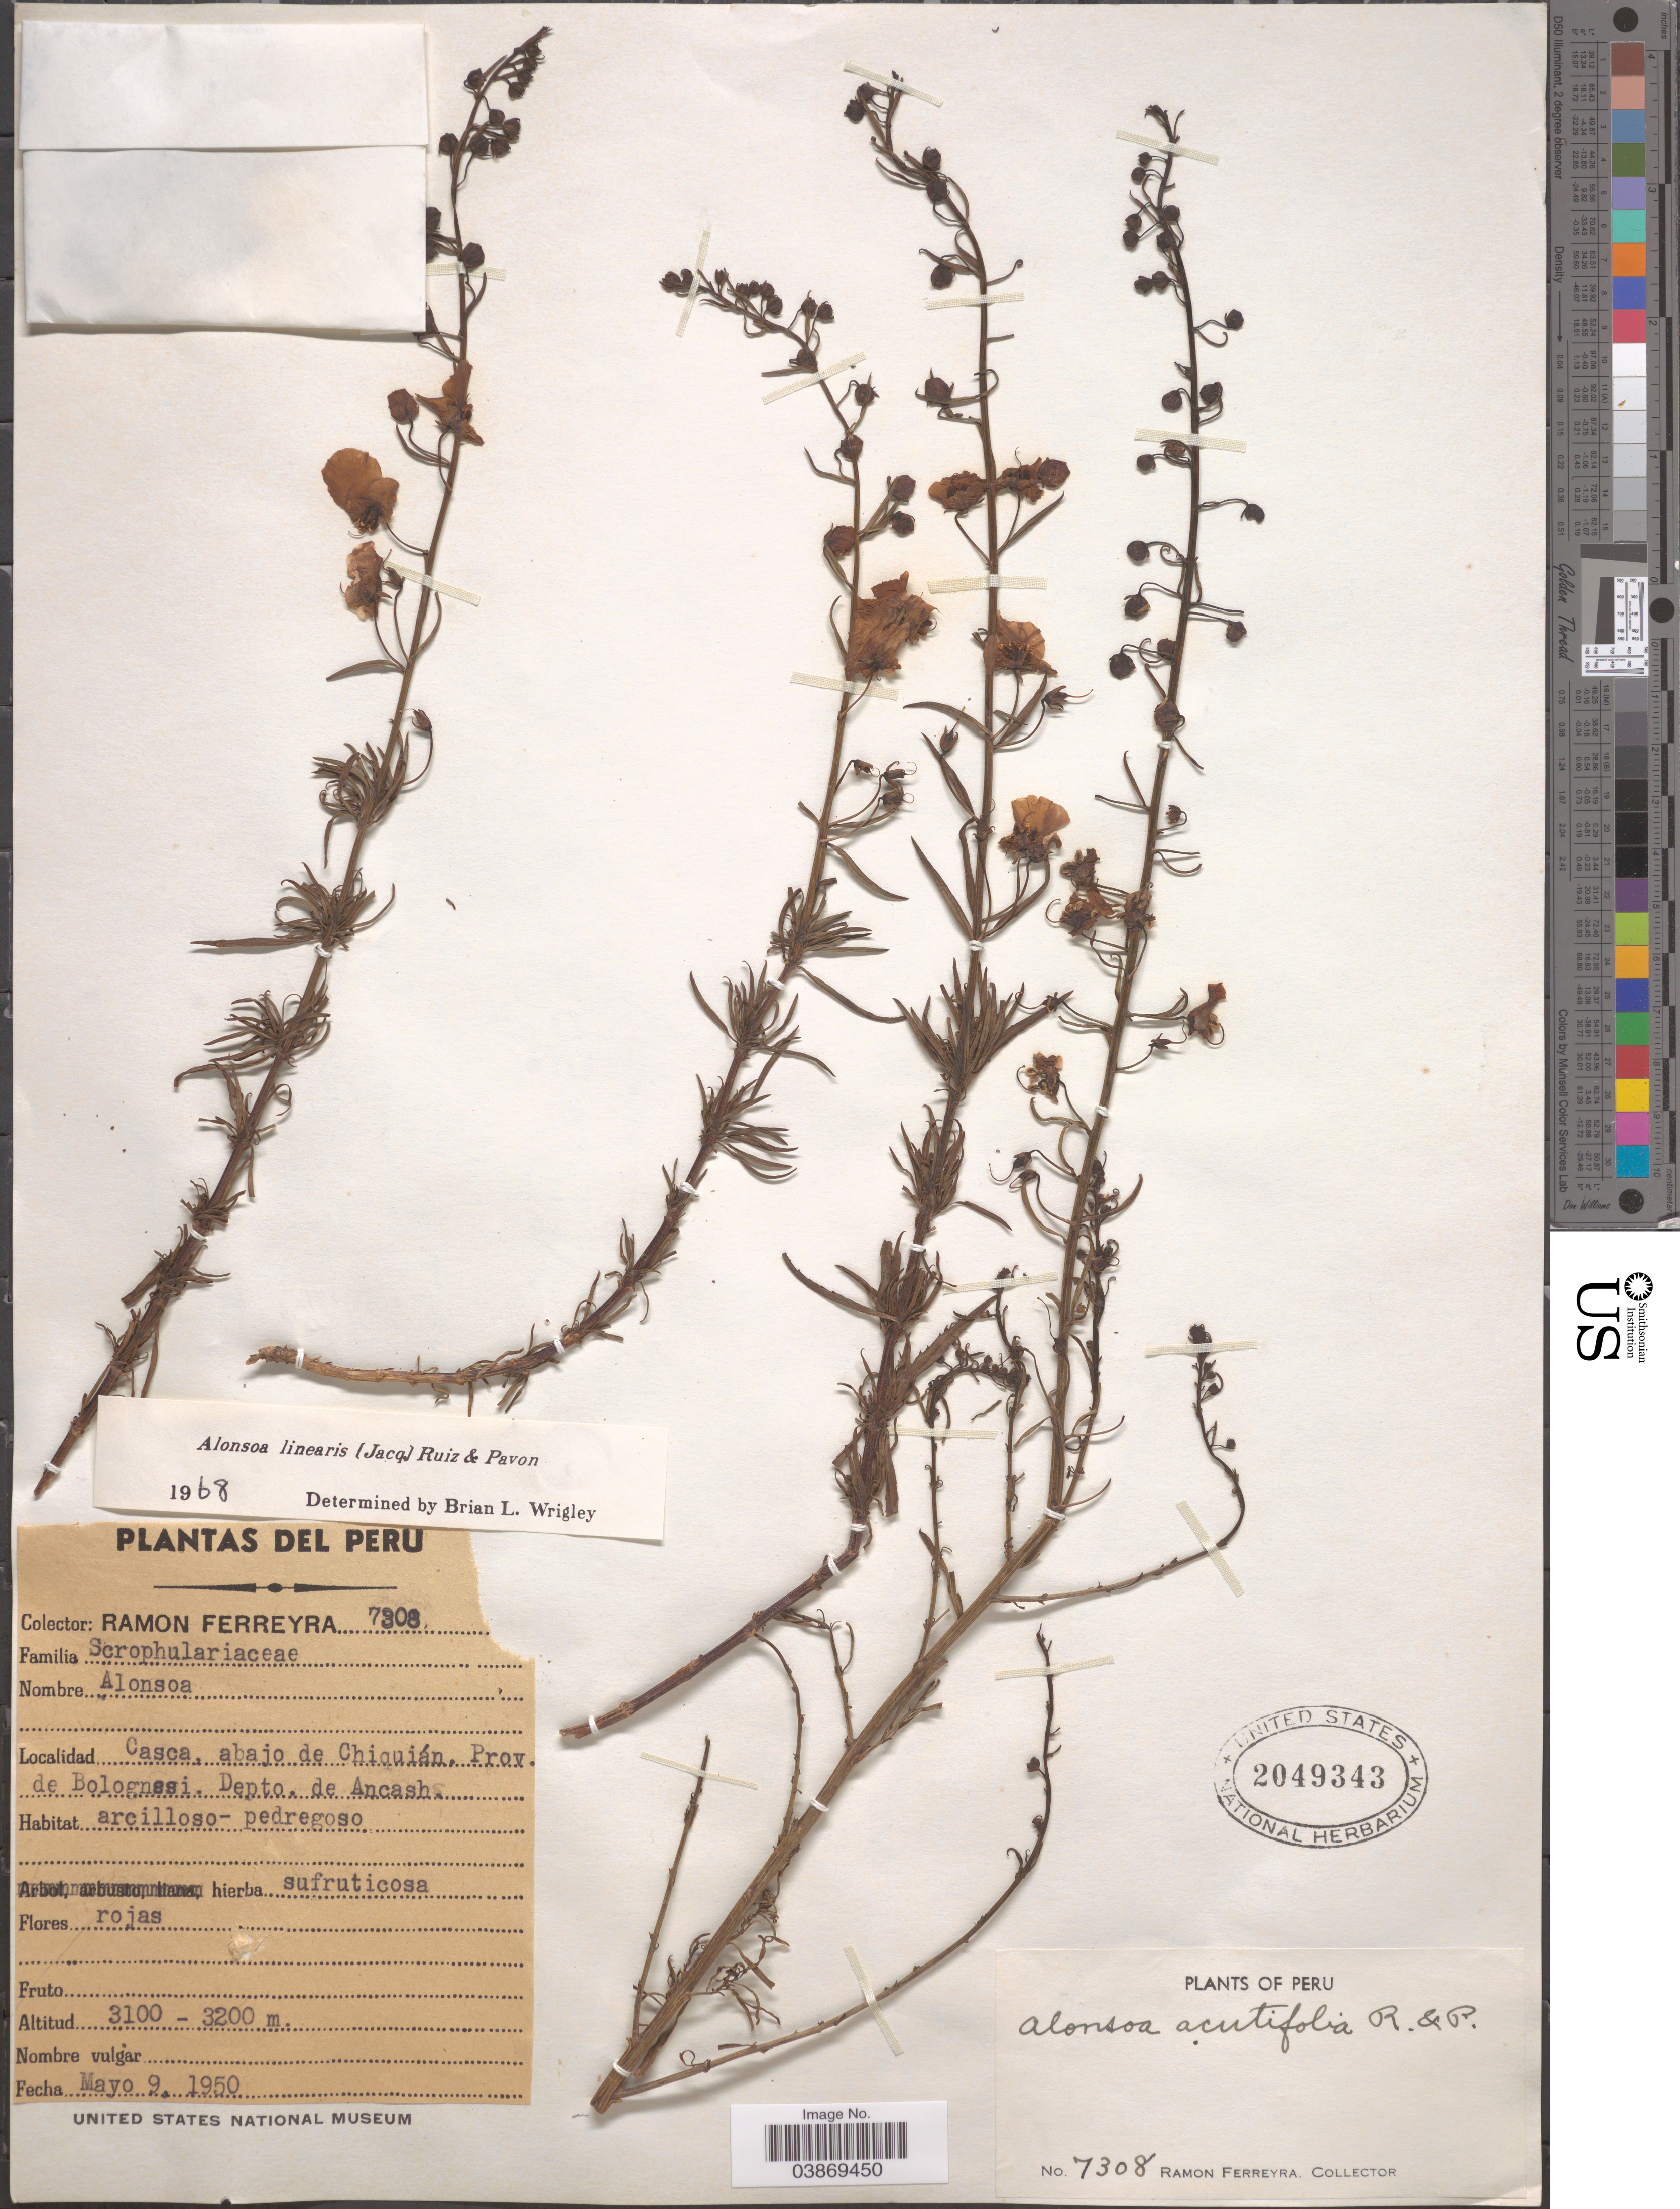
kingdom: Plantae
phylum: Tracheophyta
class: Magnoliopsida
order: Lamiales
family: Scrophulariaceae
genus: Alonsoa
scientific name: Alonsoa linearis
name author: (Jacq.) Ruiz & Pav.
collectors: R. A. Ferreyra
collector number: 7308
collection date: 1950-05-09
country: Peru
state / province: Ancash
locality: Casca, abajo de Chiquián. Prov. de Bolognesi. Depto. de Ancash.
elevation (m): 3100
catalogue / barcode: US 2049343